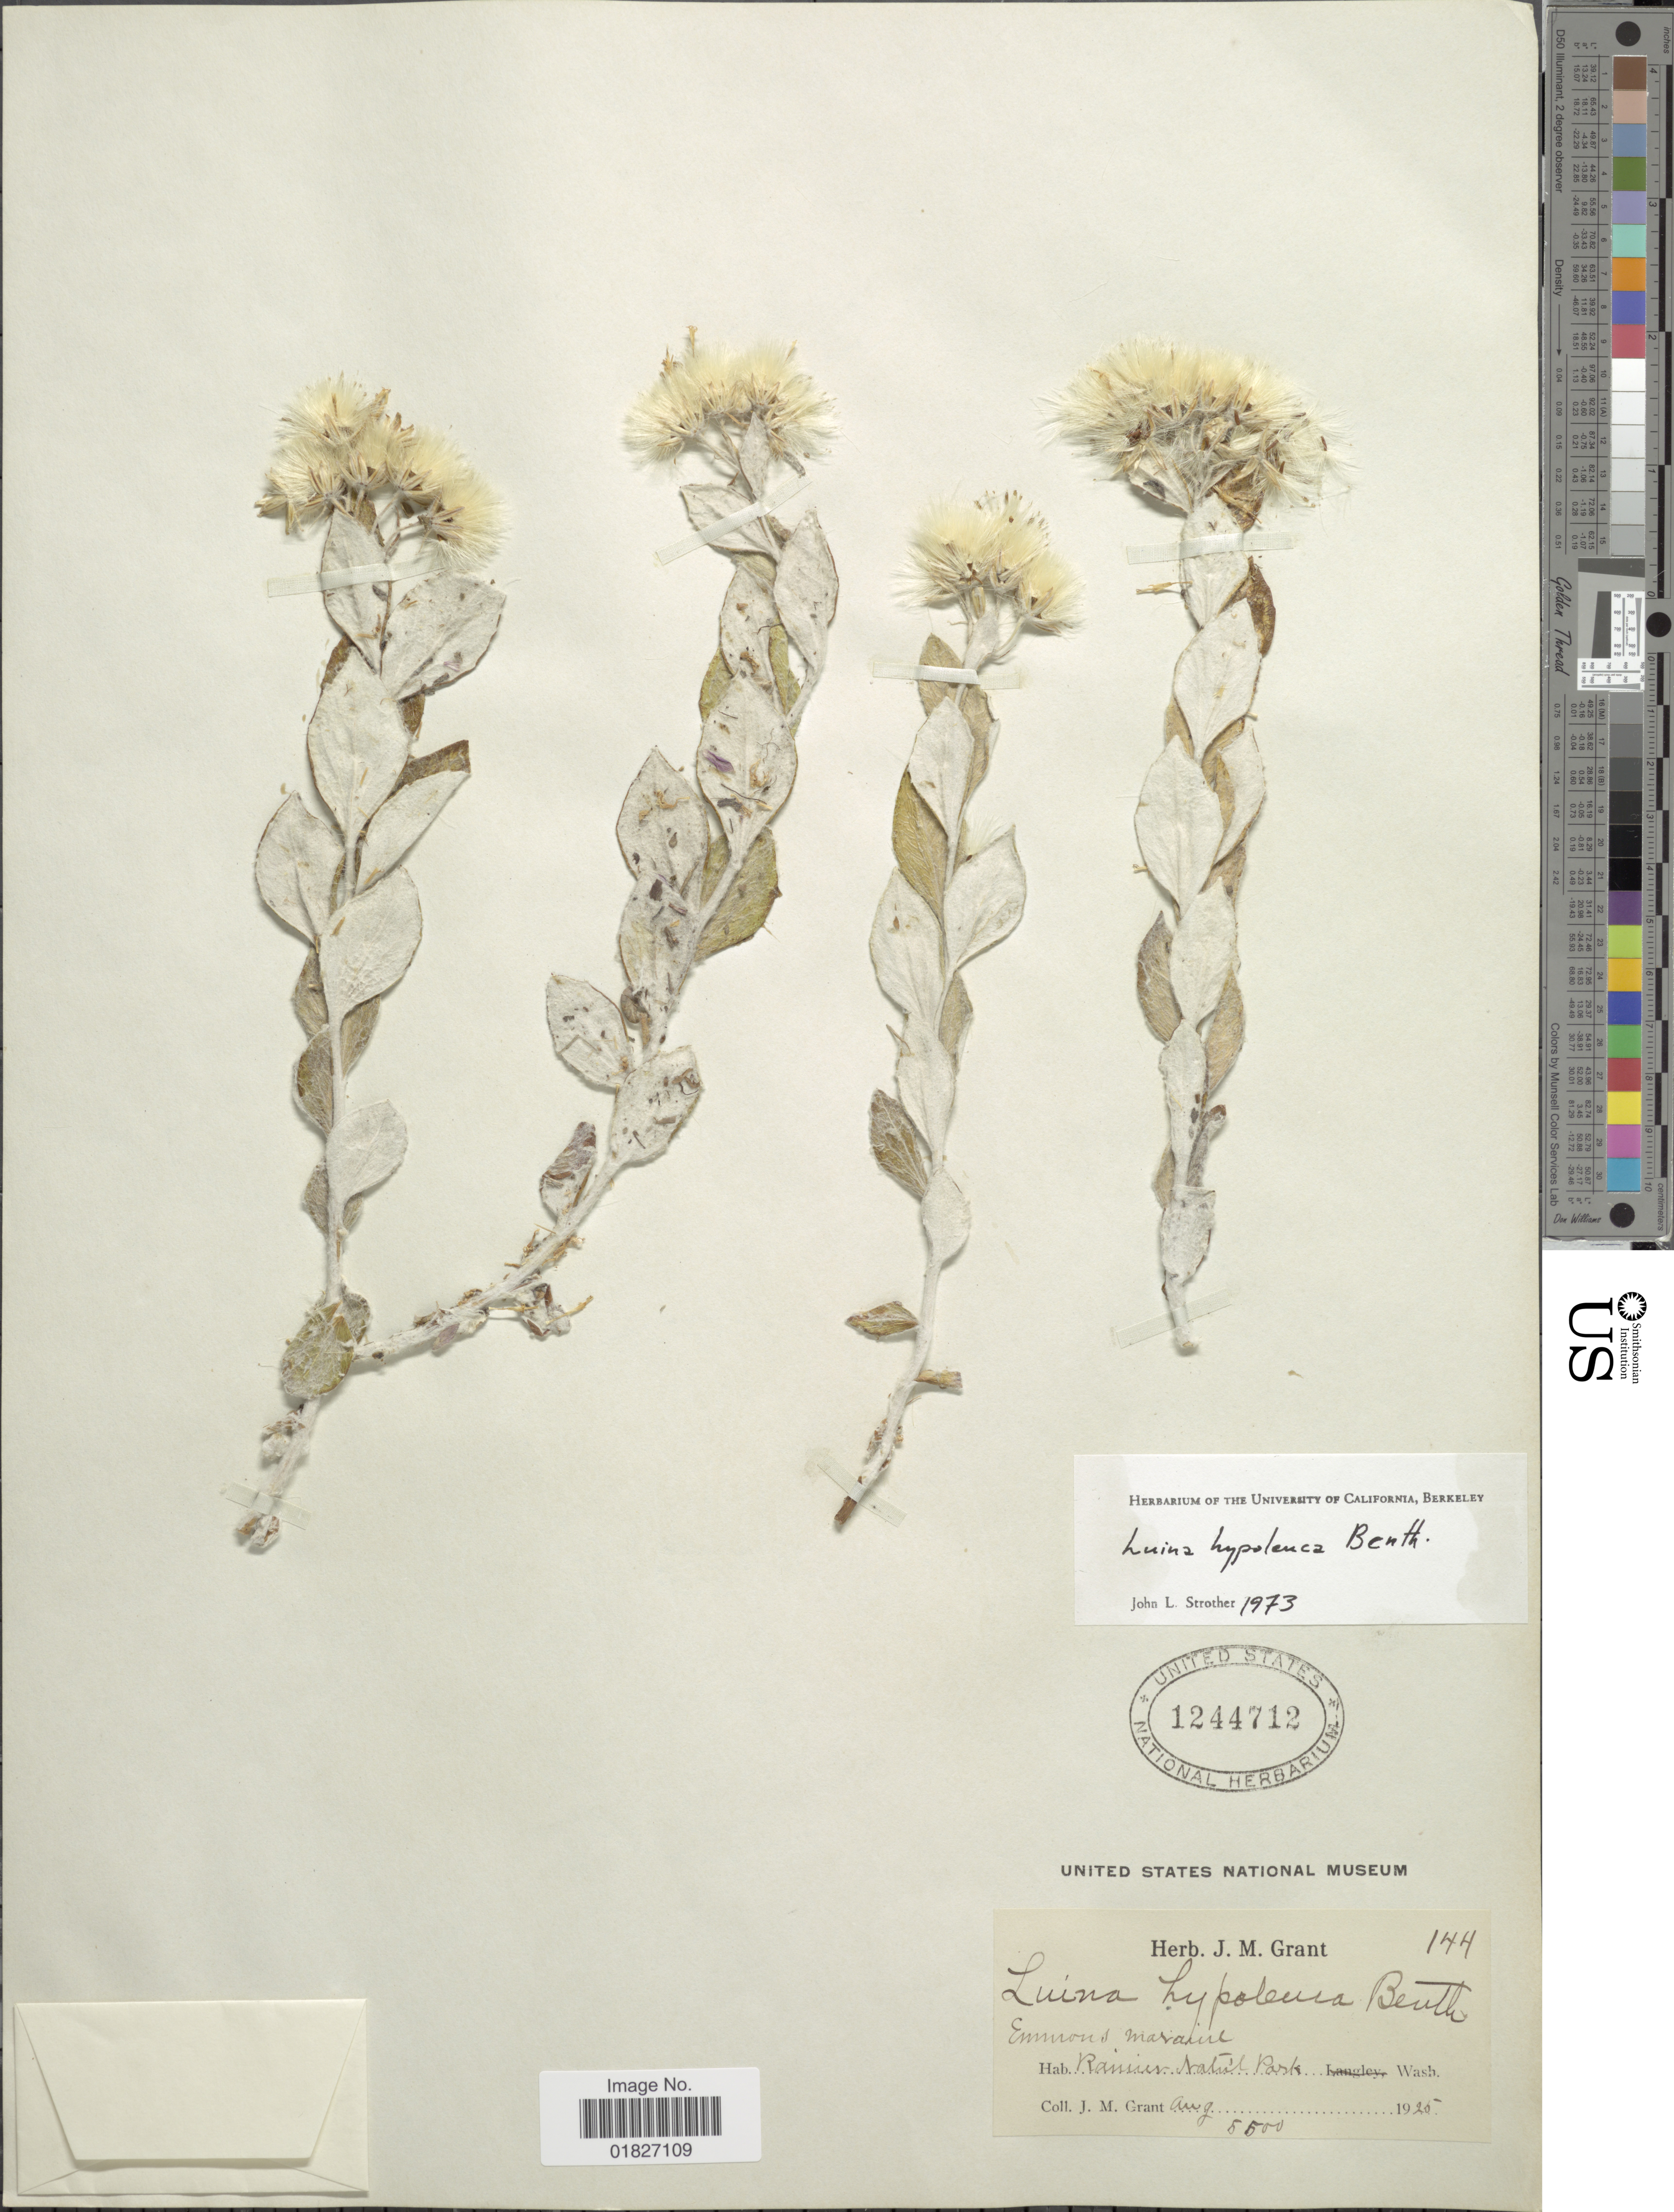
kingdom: Plantae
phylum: Tracheophyta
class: Magnoliopsida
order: Asterales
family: Asteraceae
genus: Luina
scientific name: Luina hypoleuca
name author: Benth.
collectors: J. M. Grant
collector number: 144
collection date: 1925-08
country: United States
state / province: Washington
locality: Rainier Nat'l Park, Wash.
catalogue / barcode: US 1244712